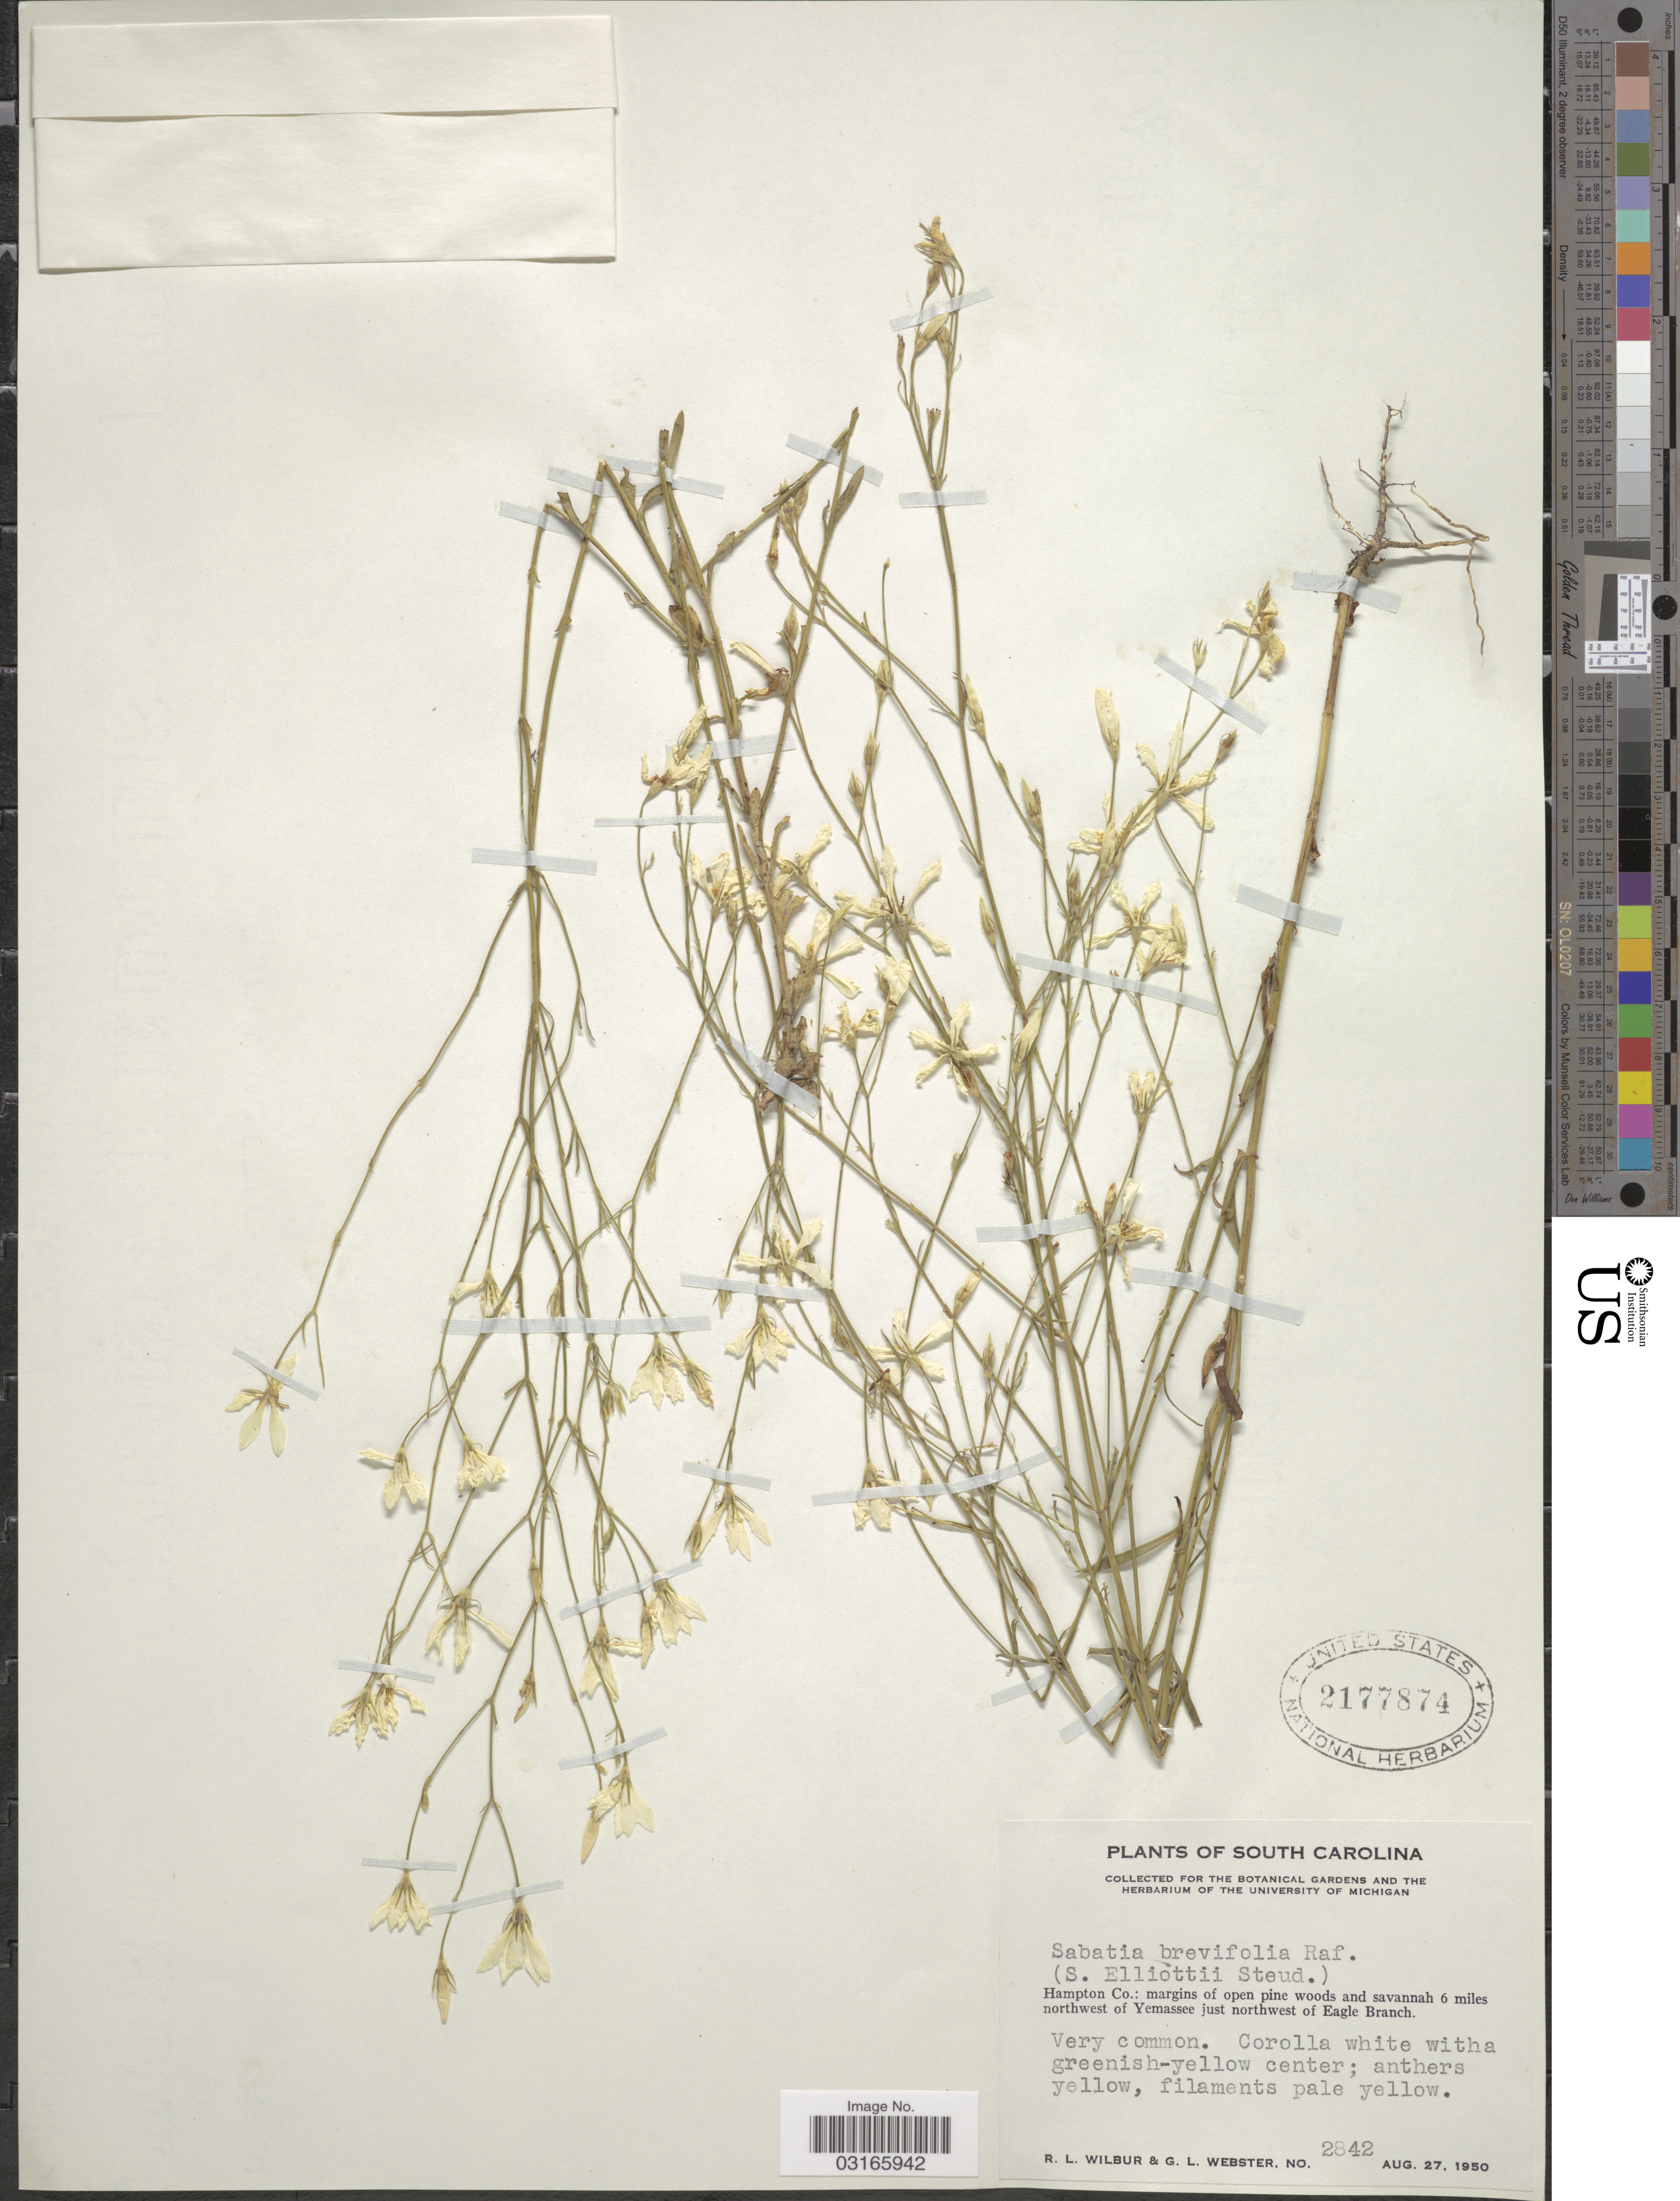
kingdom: Plantae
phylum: Tracheophyta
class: Magnoliopsida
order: Gentianales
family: Gentianaceae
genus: Sabatia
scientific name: Sabatia brevifolia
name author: Raf.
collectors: R. L. Wilbur & G. L. Webster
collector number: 2842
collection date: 1950-08-27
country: United States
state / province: South Carolina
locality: Hampton Co.: margins of open pine woods and savannah 6 miles northwest of Yemassee just northwest of Eagle Branch.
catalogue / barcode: US 2177874